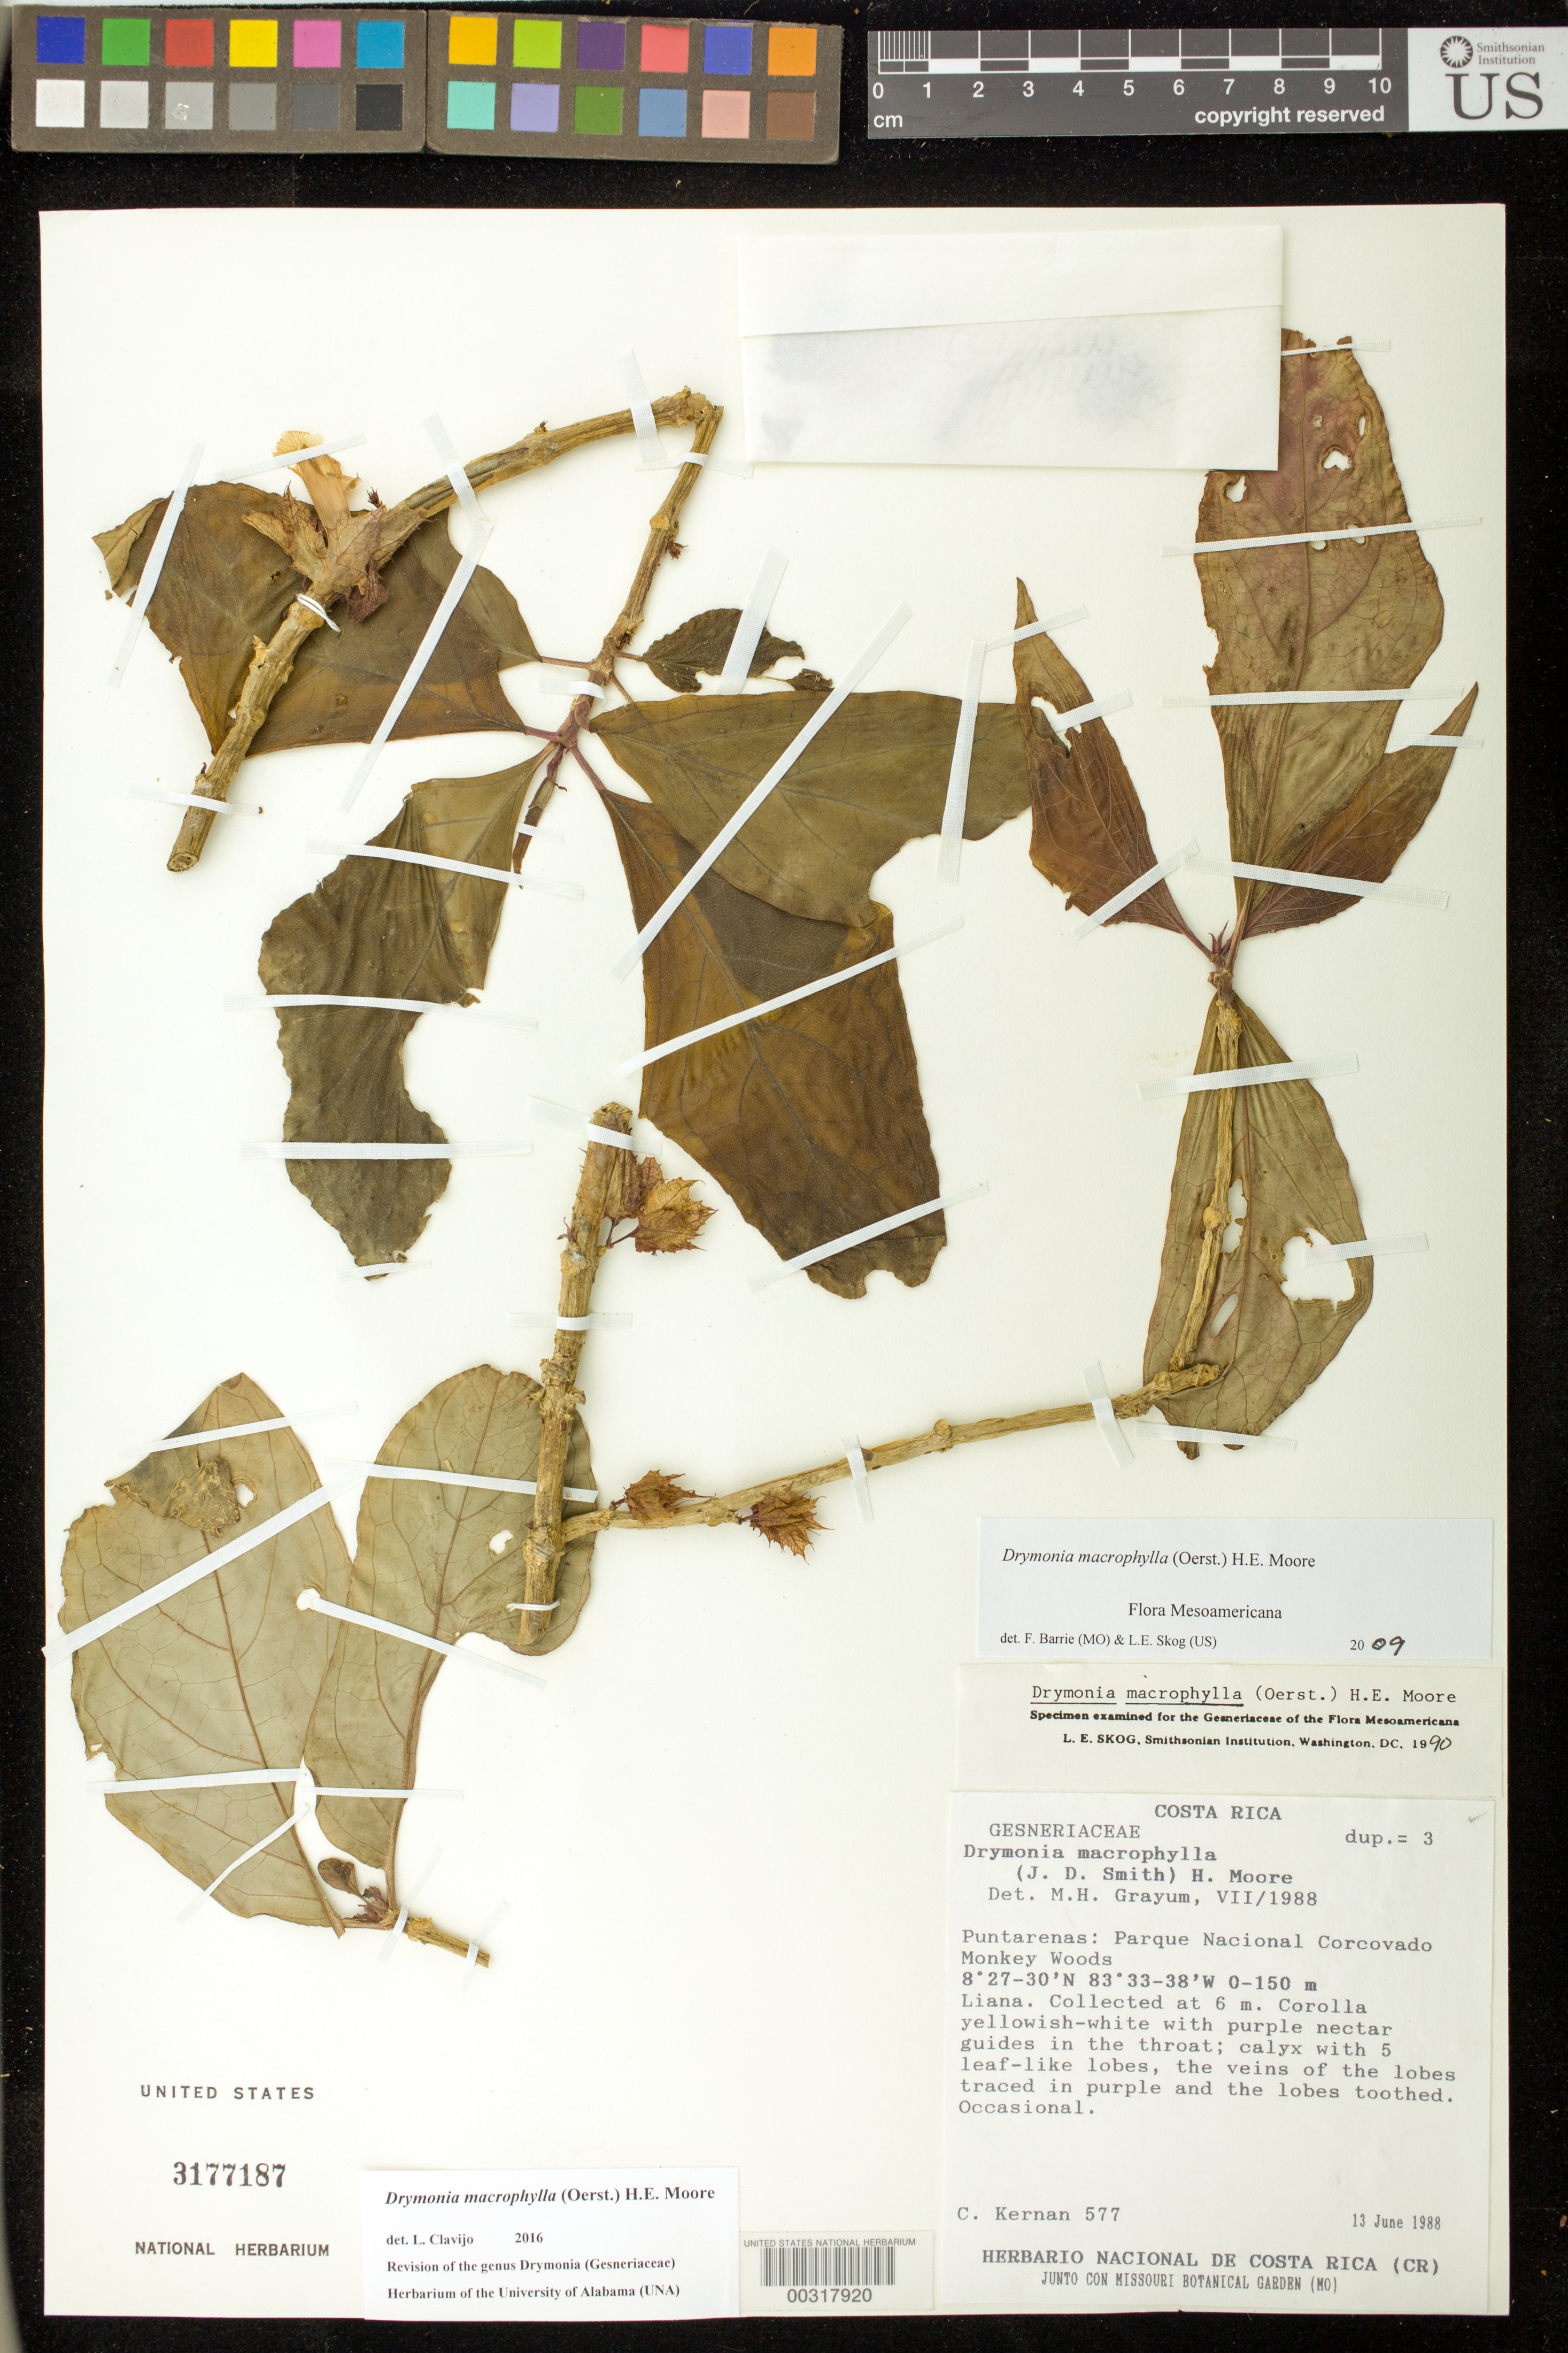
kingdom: Plantae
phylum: Tracheophyta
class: Magnoliopsida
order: Lamiales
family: Gesneriaceae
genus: Drymonia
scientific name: Drymonia macrophylla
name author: (Oerst.) H.E. Moore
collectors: C. Kernan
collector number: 577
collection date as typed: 13 Jun 1988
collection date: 1988-06-13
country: Costa Rica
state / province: Puntarenas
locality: Parque Nacional Corcovado, Monkey Woods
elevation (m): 0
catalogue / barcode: US 3177187